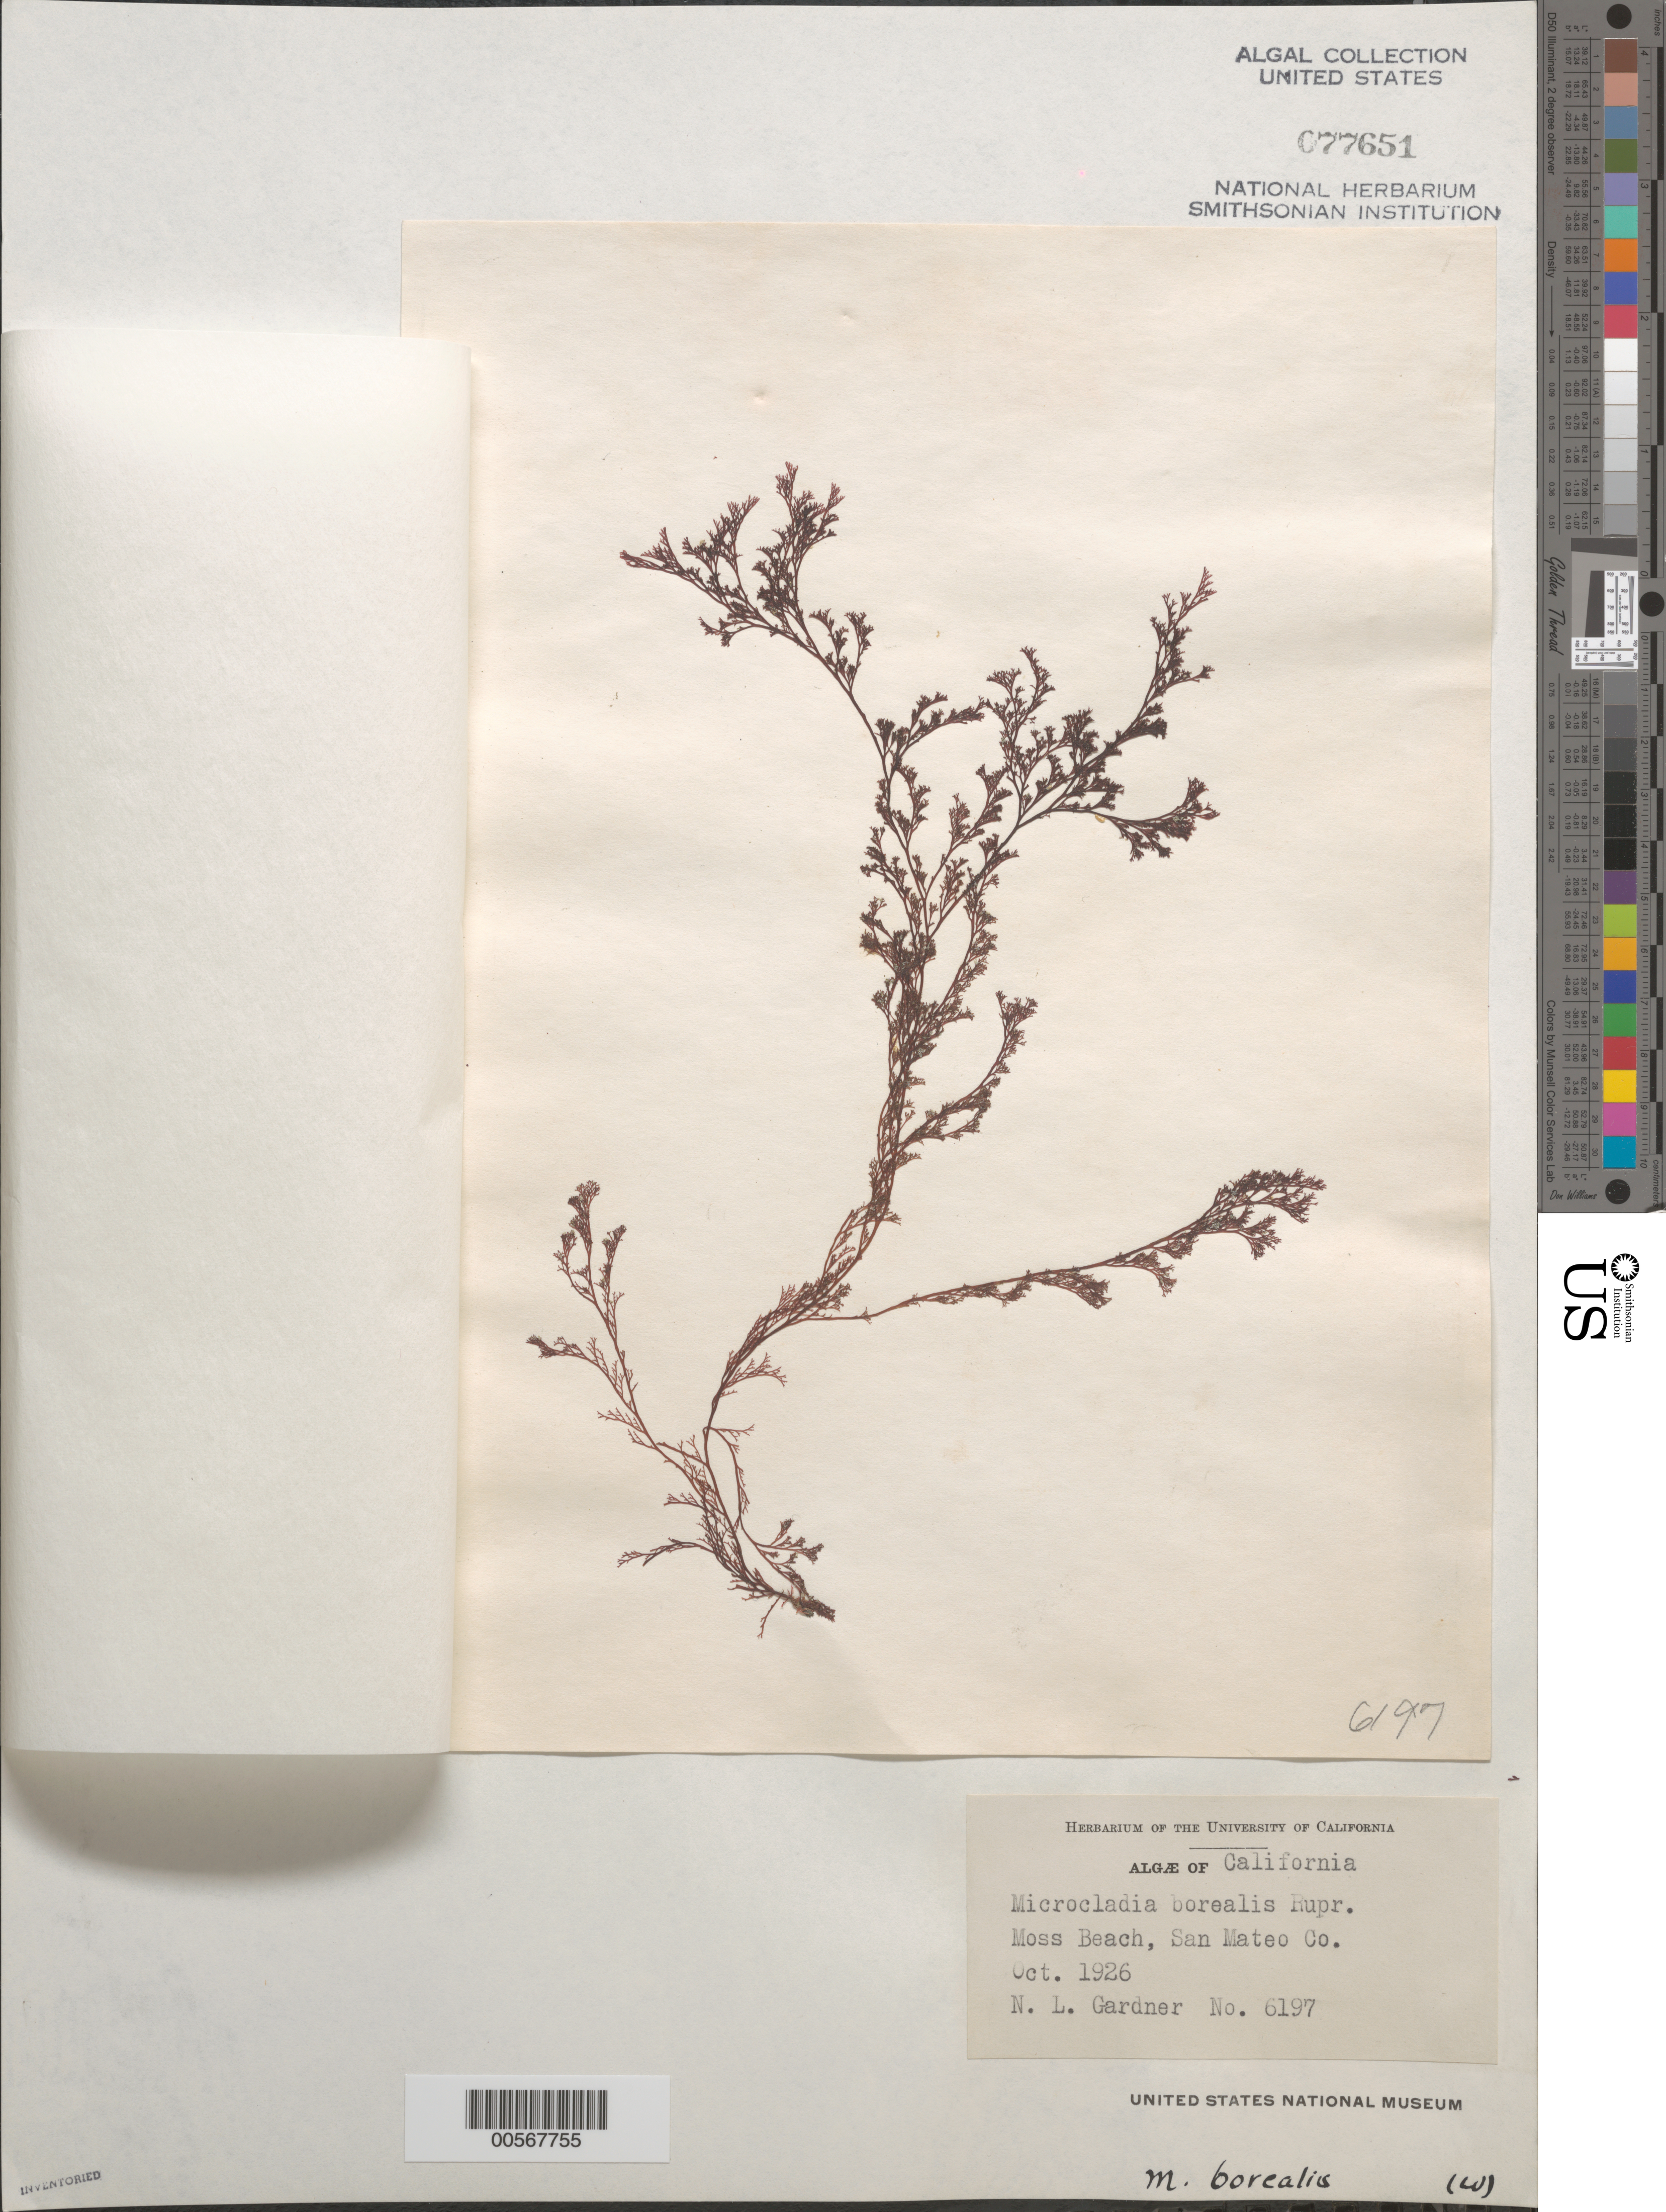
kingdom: Plantae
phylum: Rhodophyta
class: Florideophyceae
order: Ceramiales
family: Ceramiaceae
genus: Microcladia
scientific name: Microcladia borealis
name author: Rupr.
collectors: N. Gardner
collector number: NLG 6197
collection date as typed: Oct 1926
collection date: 1926-10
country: United States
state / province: California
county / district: San Mateo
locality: Moss Beach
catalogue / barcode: US 77651